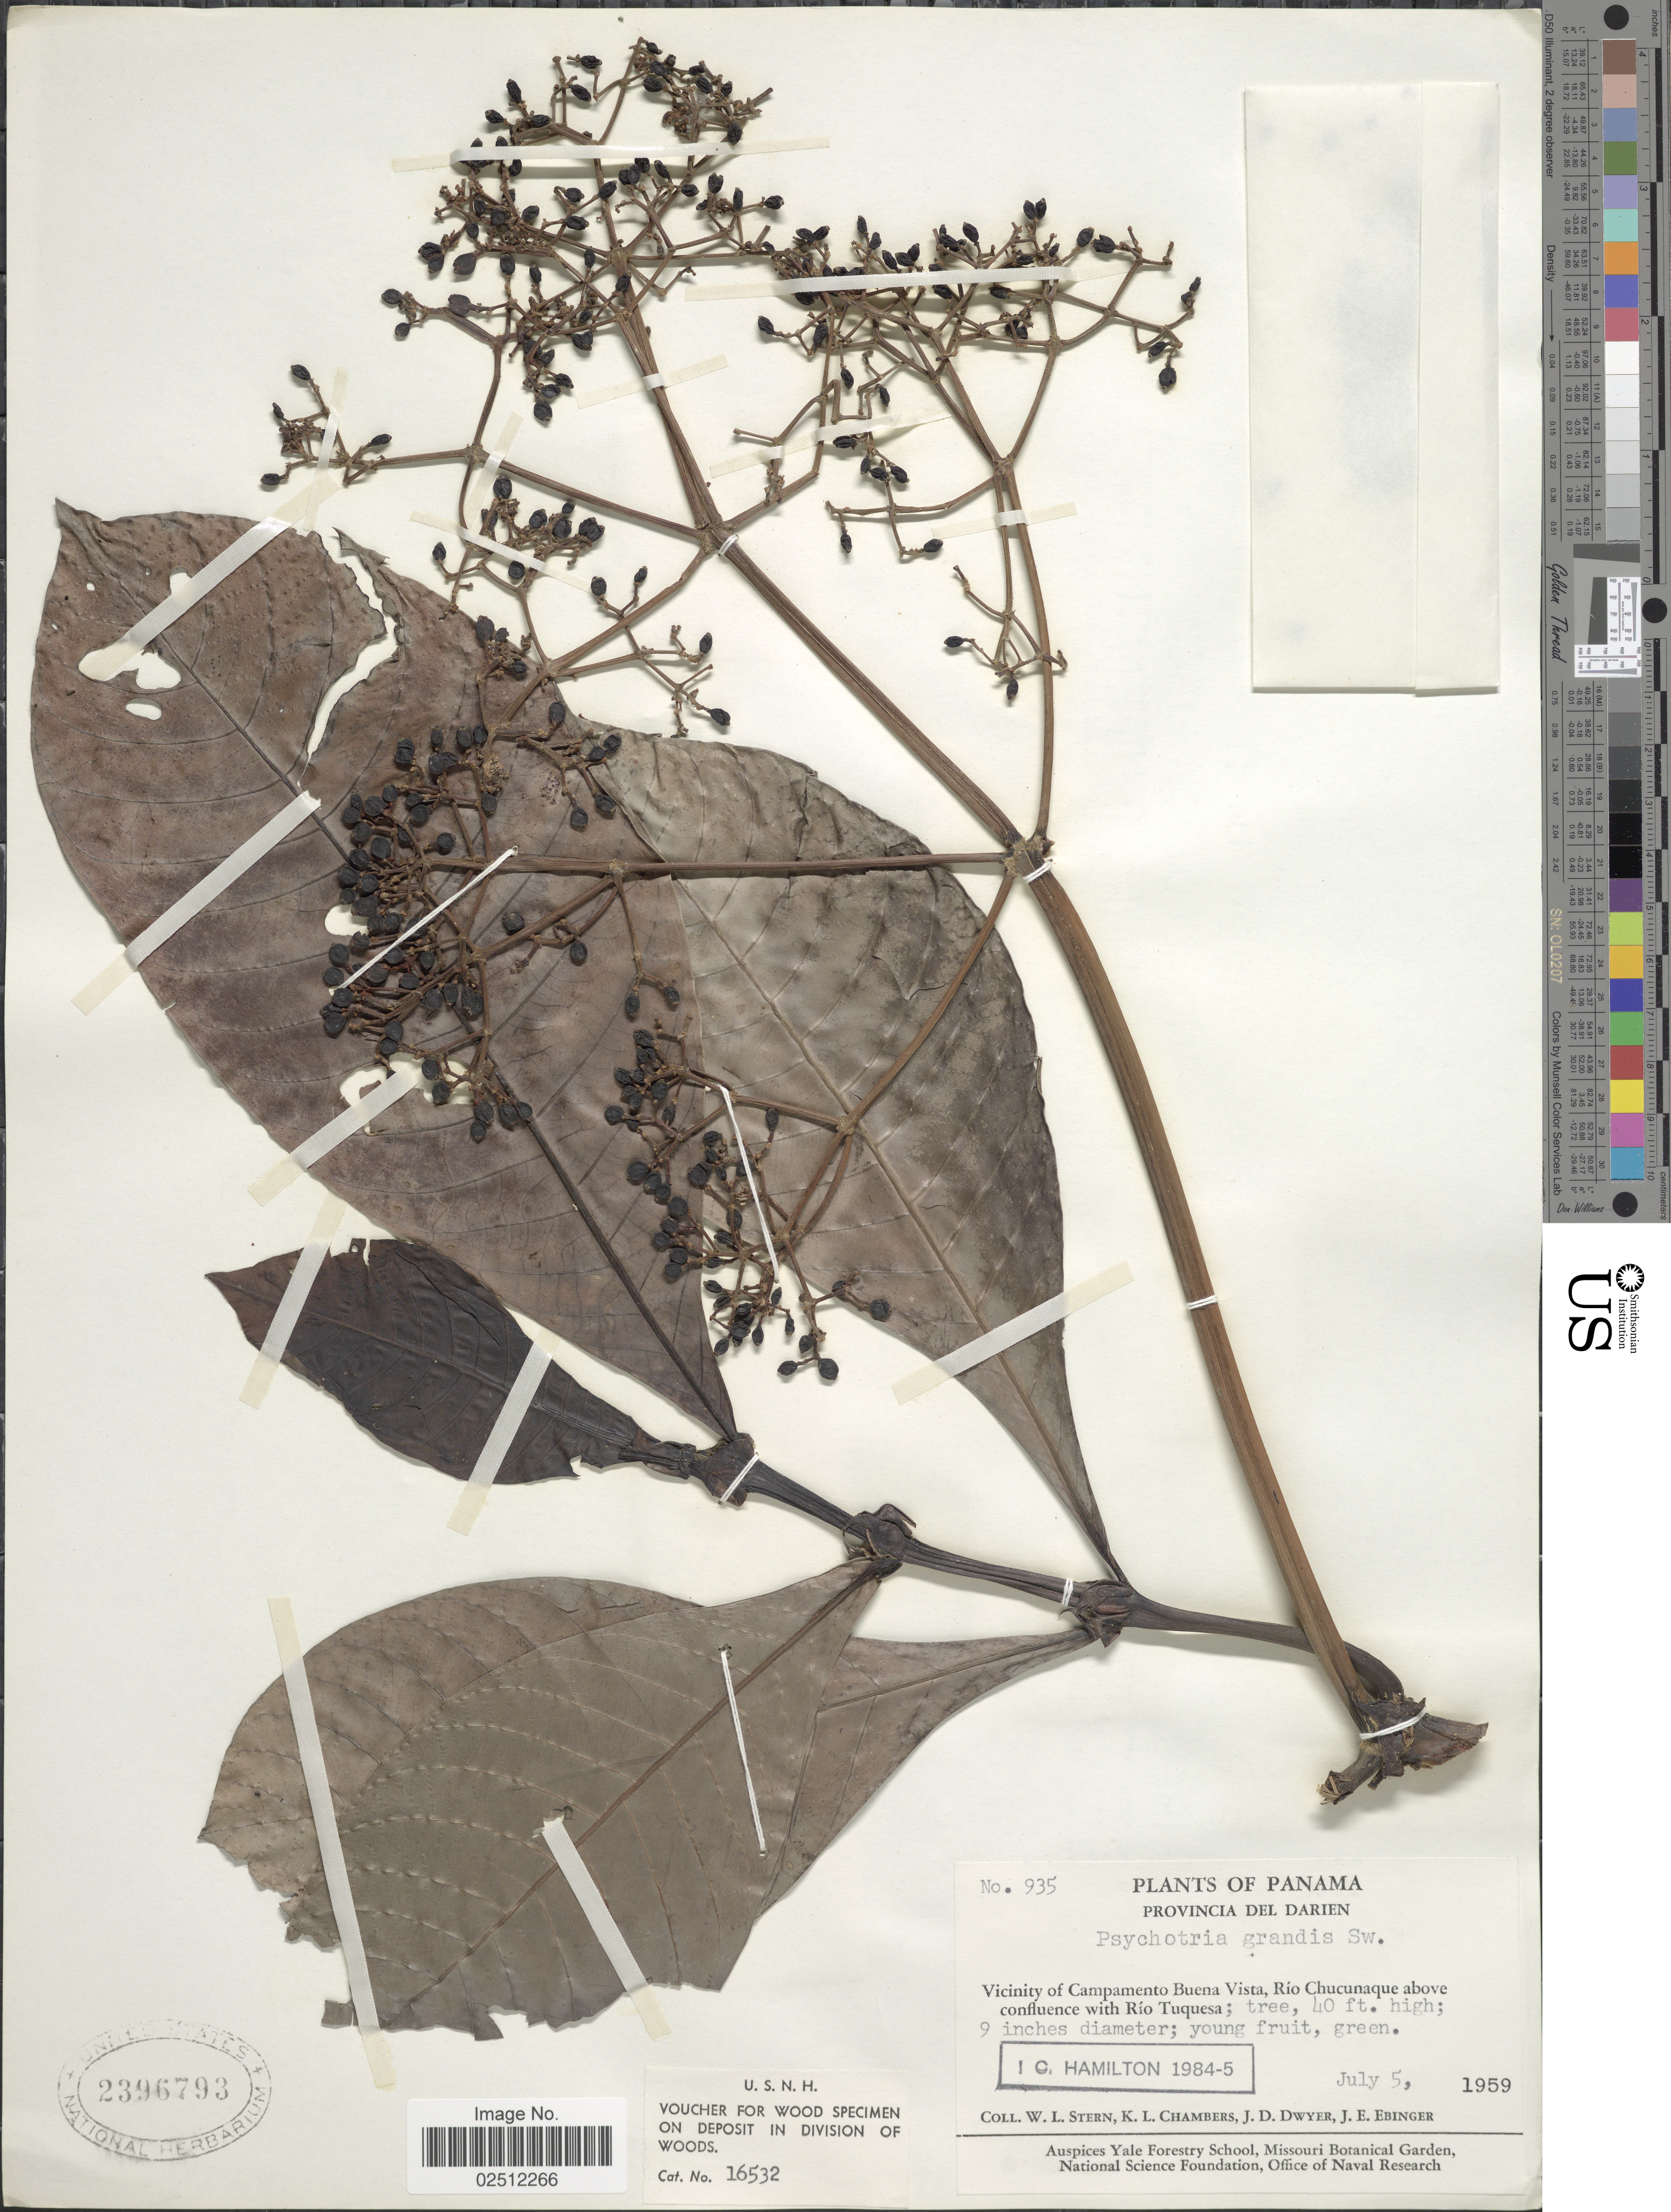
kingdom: Plantae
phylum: Tracheophyta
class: Magnoliopsida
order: Gentianales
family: Rubiaceae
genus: Psychotria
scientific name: Psychotria grandis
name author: Sw.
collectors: W. L. Stern, K. Chambers, J. D. Dwyer & J. Ebinger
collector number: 935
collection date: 1959-07-05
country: Panama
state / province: Darién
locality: Vicinity of Campamento Buena Vista, Río Chucunaque above confluence with Río Tuquesa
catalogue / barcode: US 2396793